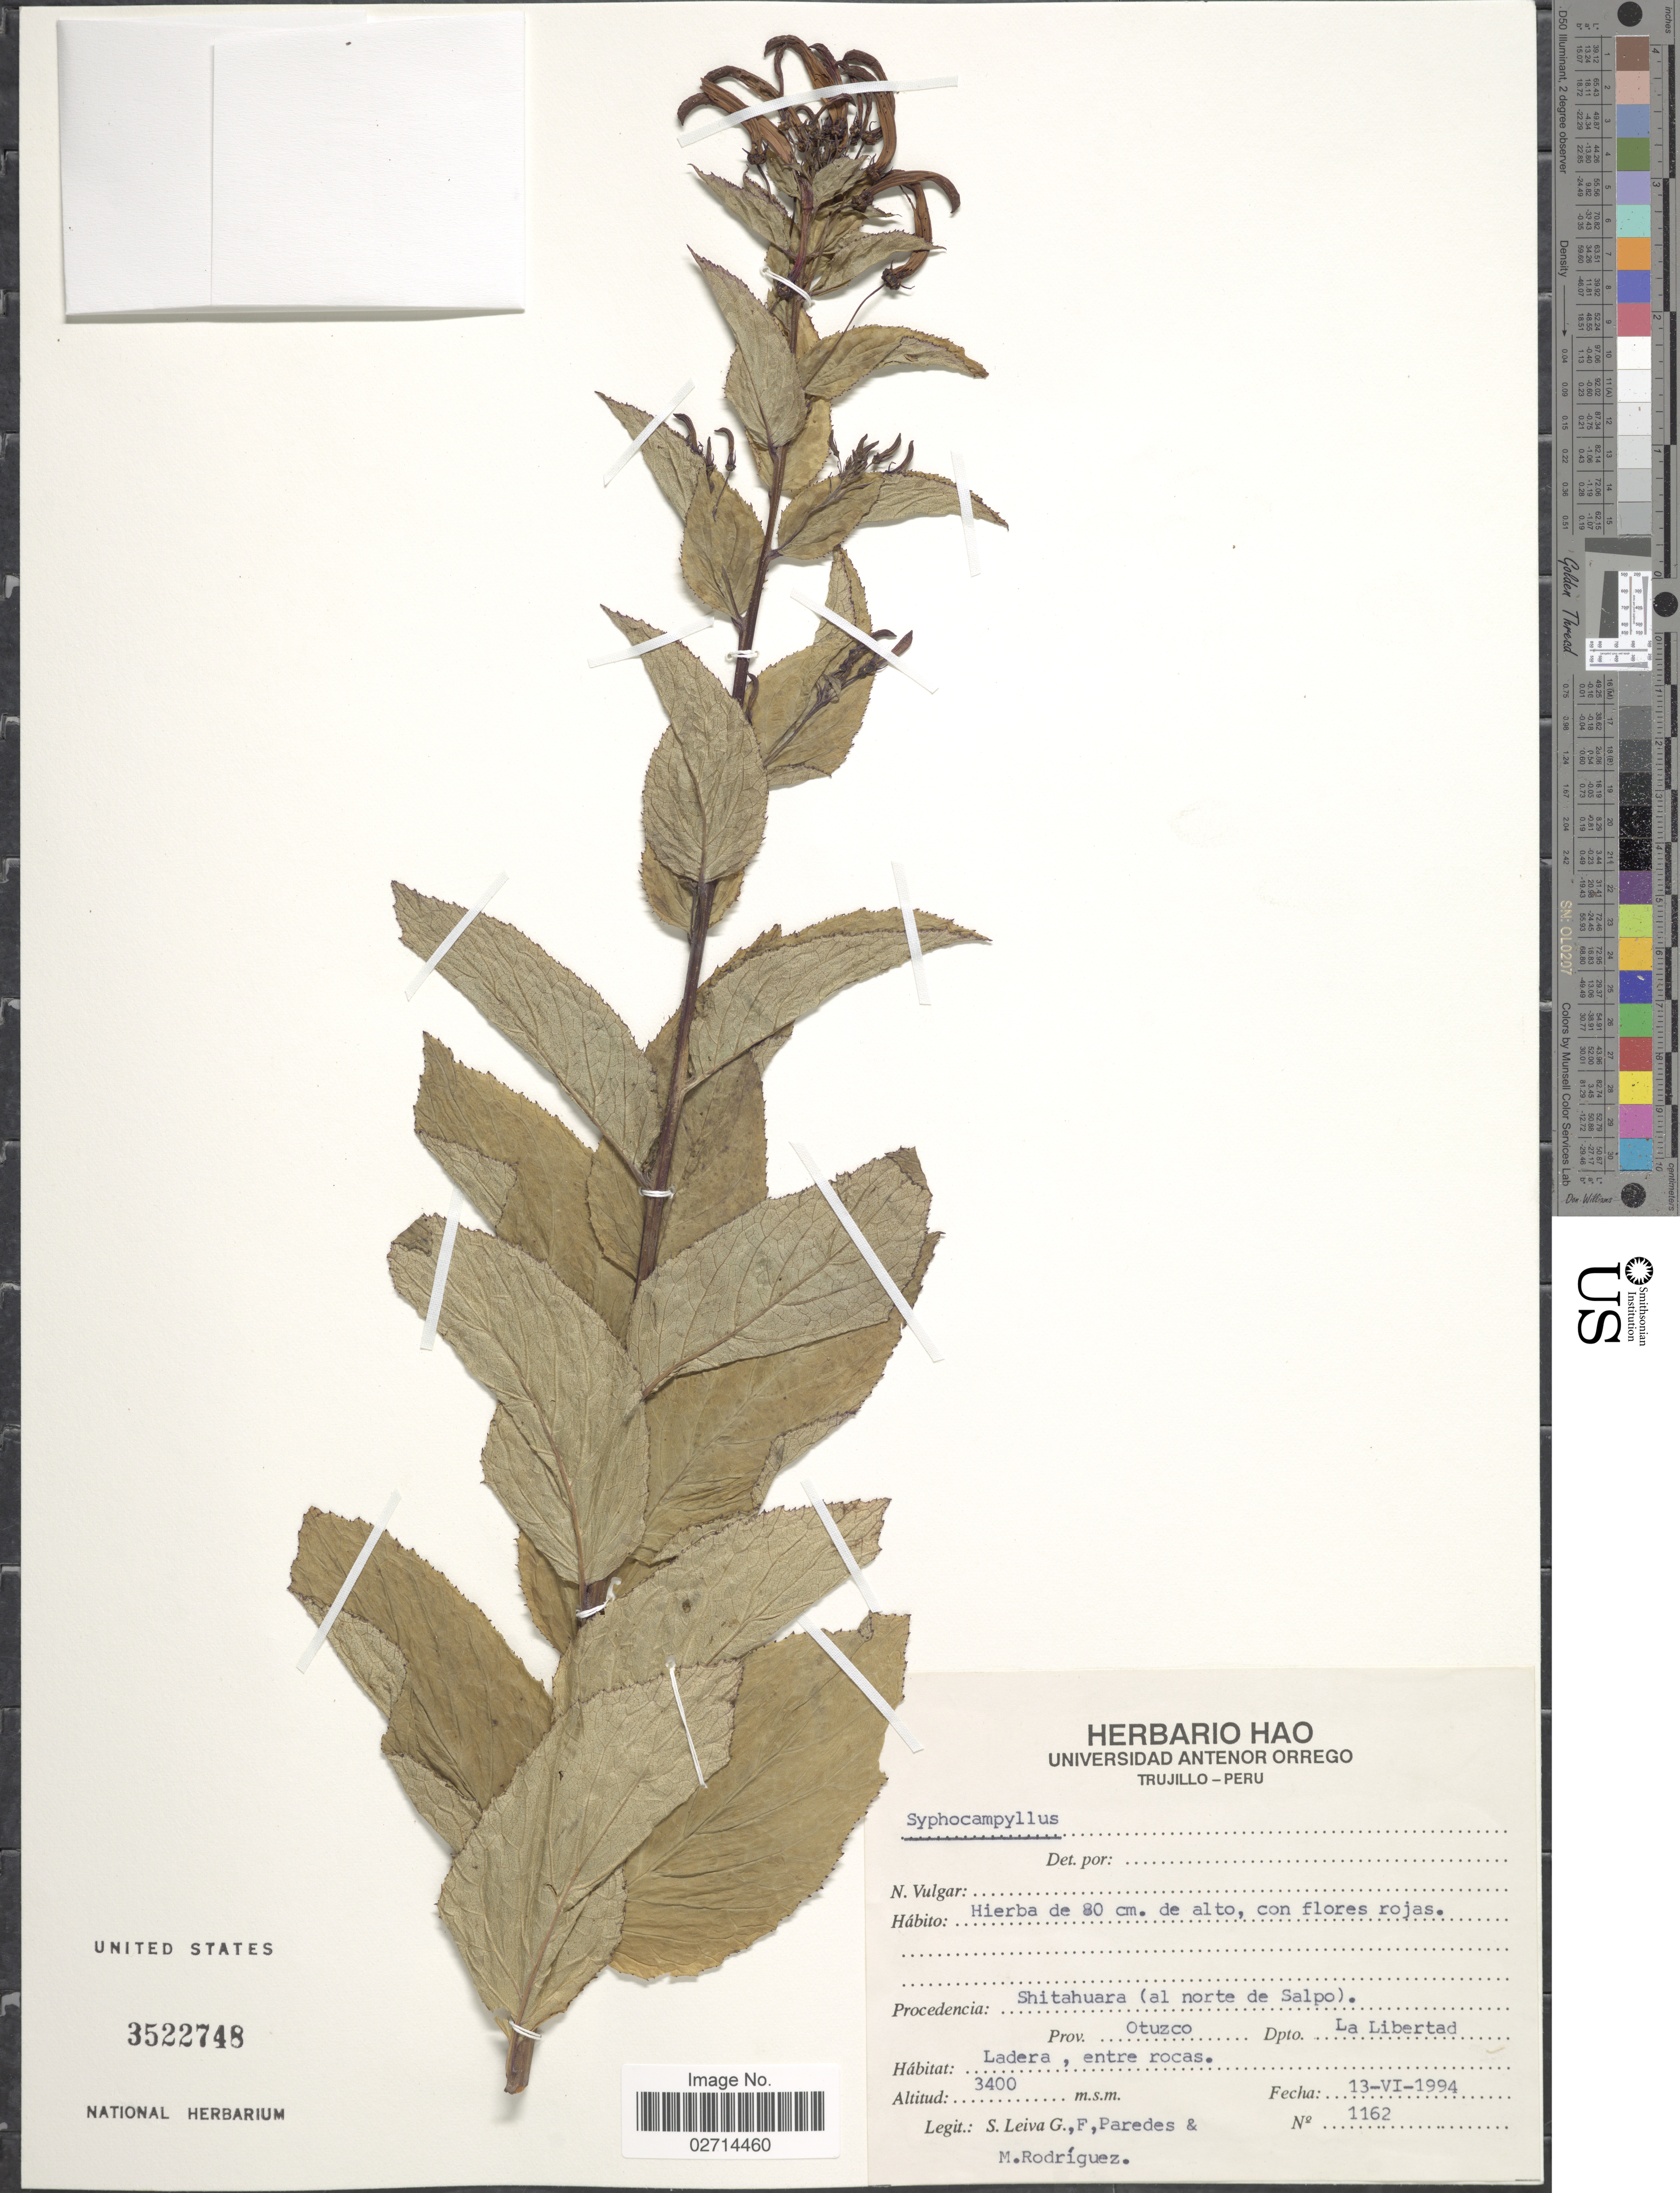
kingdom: Plantae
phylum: Tracheophyta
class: Magnoliopsida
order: Asterales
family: Campanulaceae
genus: Siphocampylus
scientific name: Siphocampylus sp.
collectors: S. Leiva G., F. Paredes & M. Rodríguez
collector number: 1162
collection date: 1994-06-13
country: Peru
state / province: La Libertad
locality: Shitahuara (al norte de Salpo), Prov. Otuzco, Ladera, entre rocas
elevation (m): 3400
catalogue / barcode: US 3522748